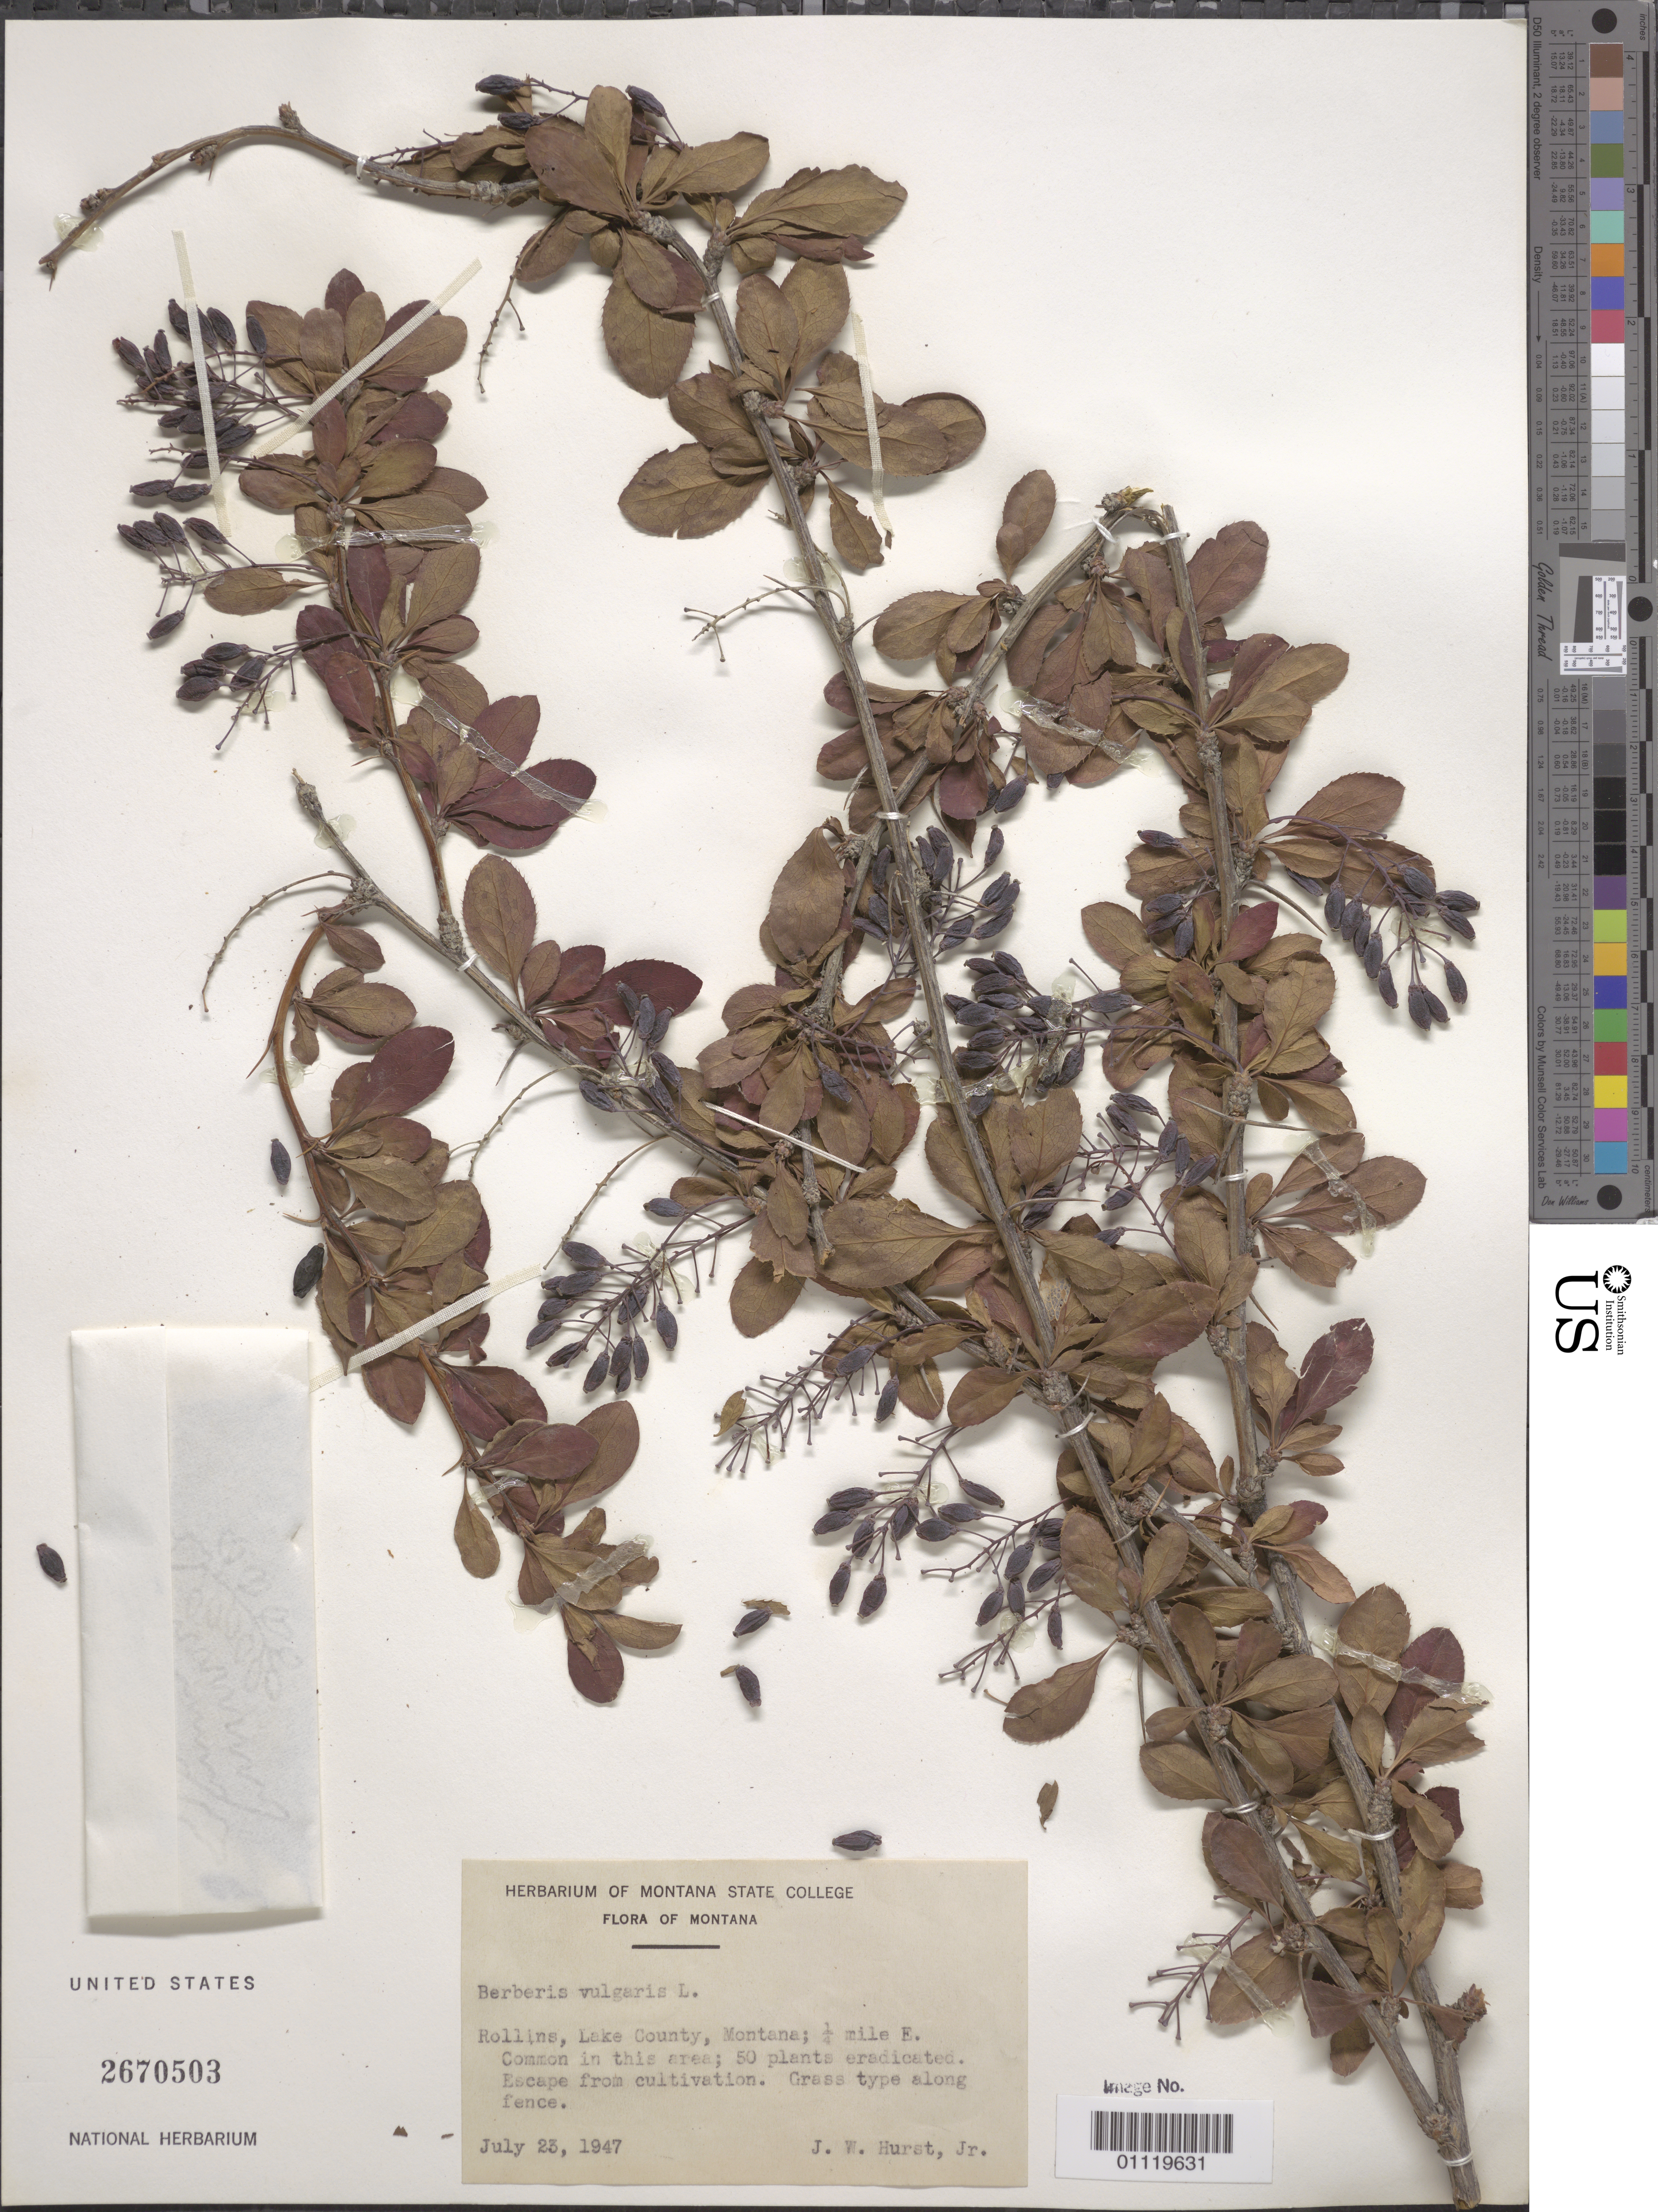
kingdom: Plantae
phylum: Tracheophyta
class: Magnoliopsida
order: Ranunculales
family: Berberidaceae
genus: Berberis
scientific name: Berberis vulgaris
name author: L.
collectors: J. W. Hurst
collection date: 1947-07-23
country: United States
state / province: Montana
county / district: Lake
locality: Rollins, half a mile east.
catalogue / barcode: US 2670503